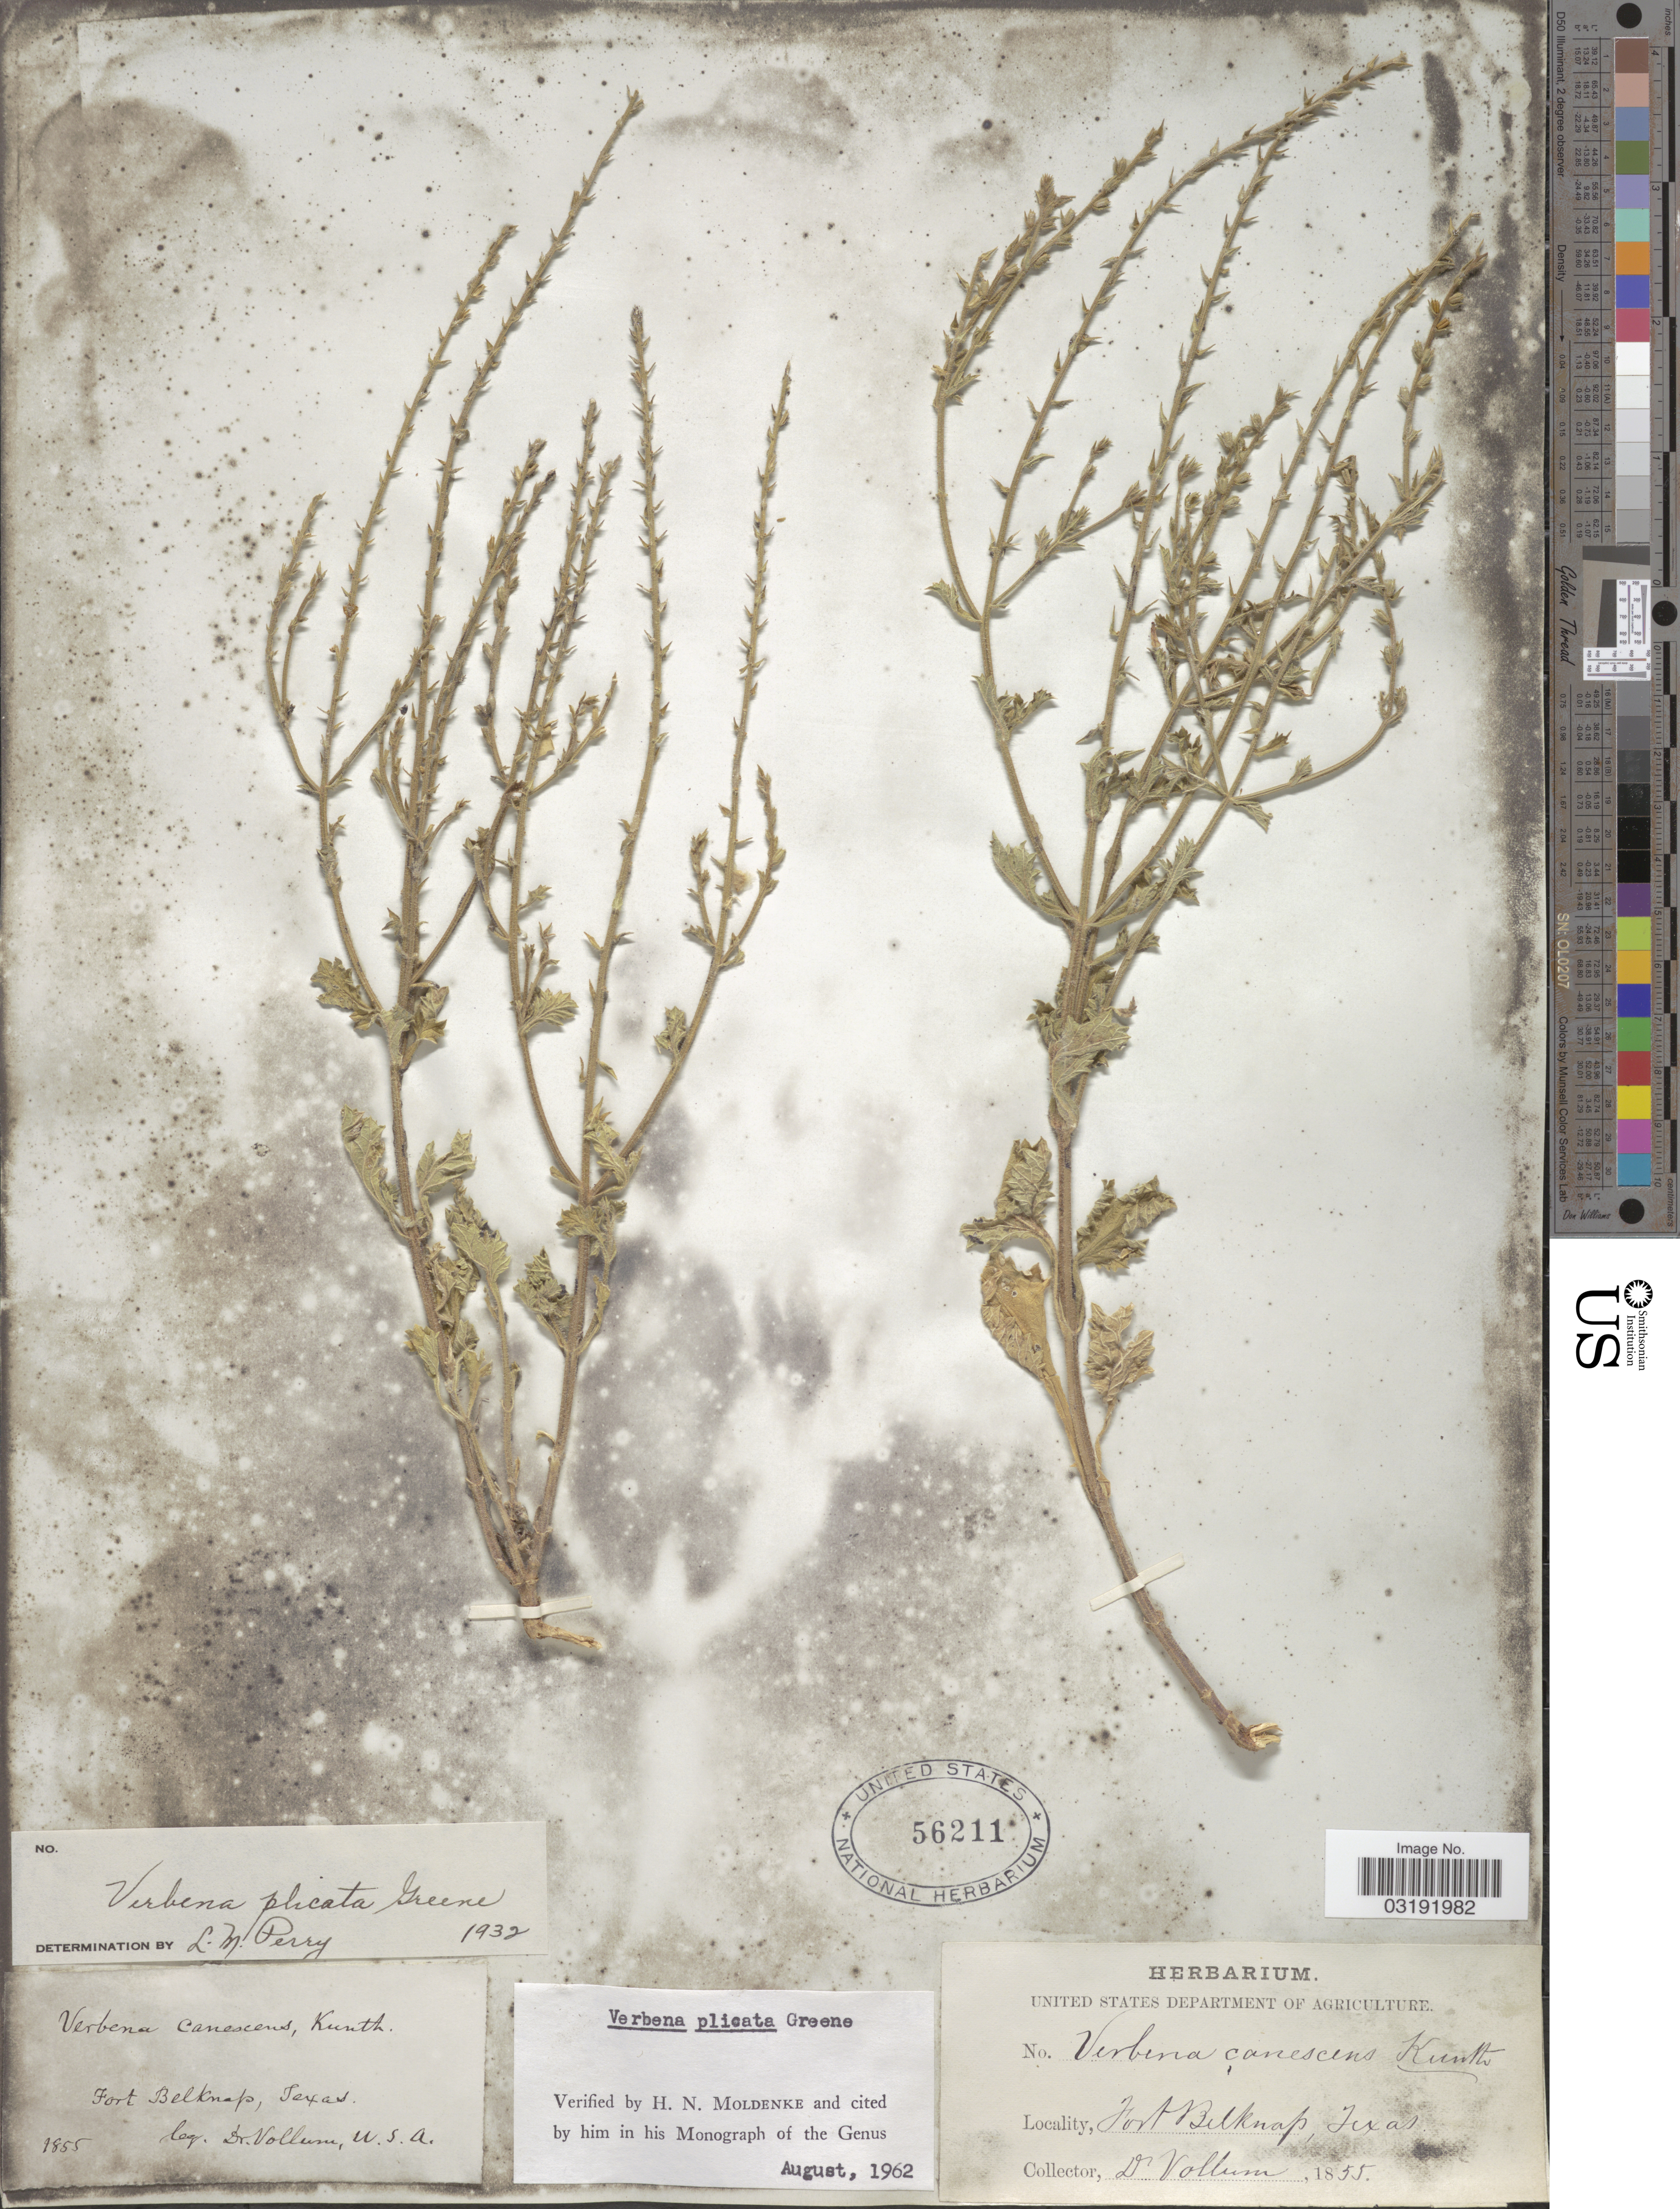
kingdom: Plantae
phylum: Tracheophyta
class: Magnoliopsida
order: Lamiales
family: Verbenaceae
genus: Verbena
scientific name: Verbena plicata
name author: Greene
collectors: -. Vollum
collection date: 1855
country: United States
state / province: Texas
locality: Fort Belknap.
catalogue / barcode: US 56211